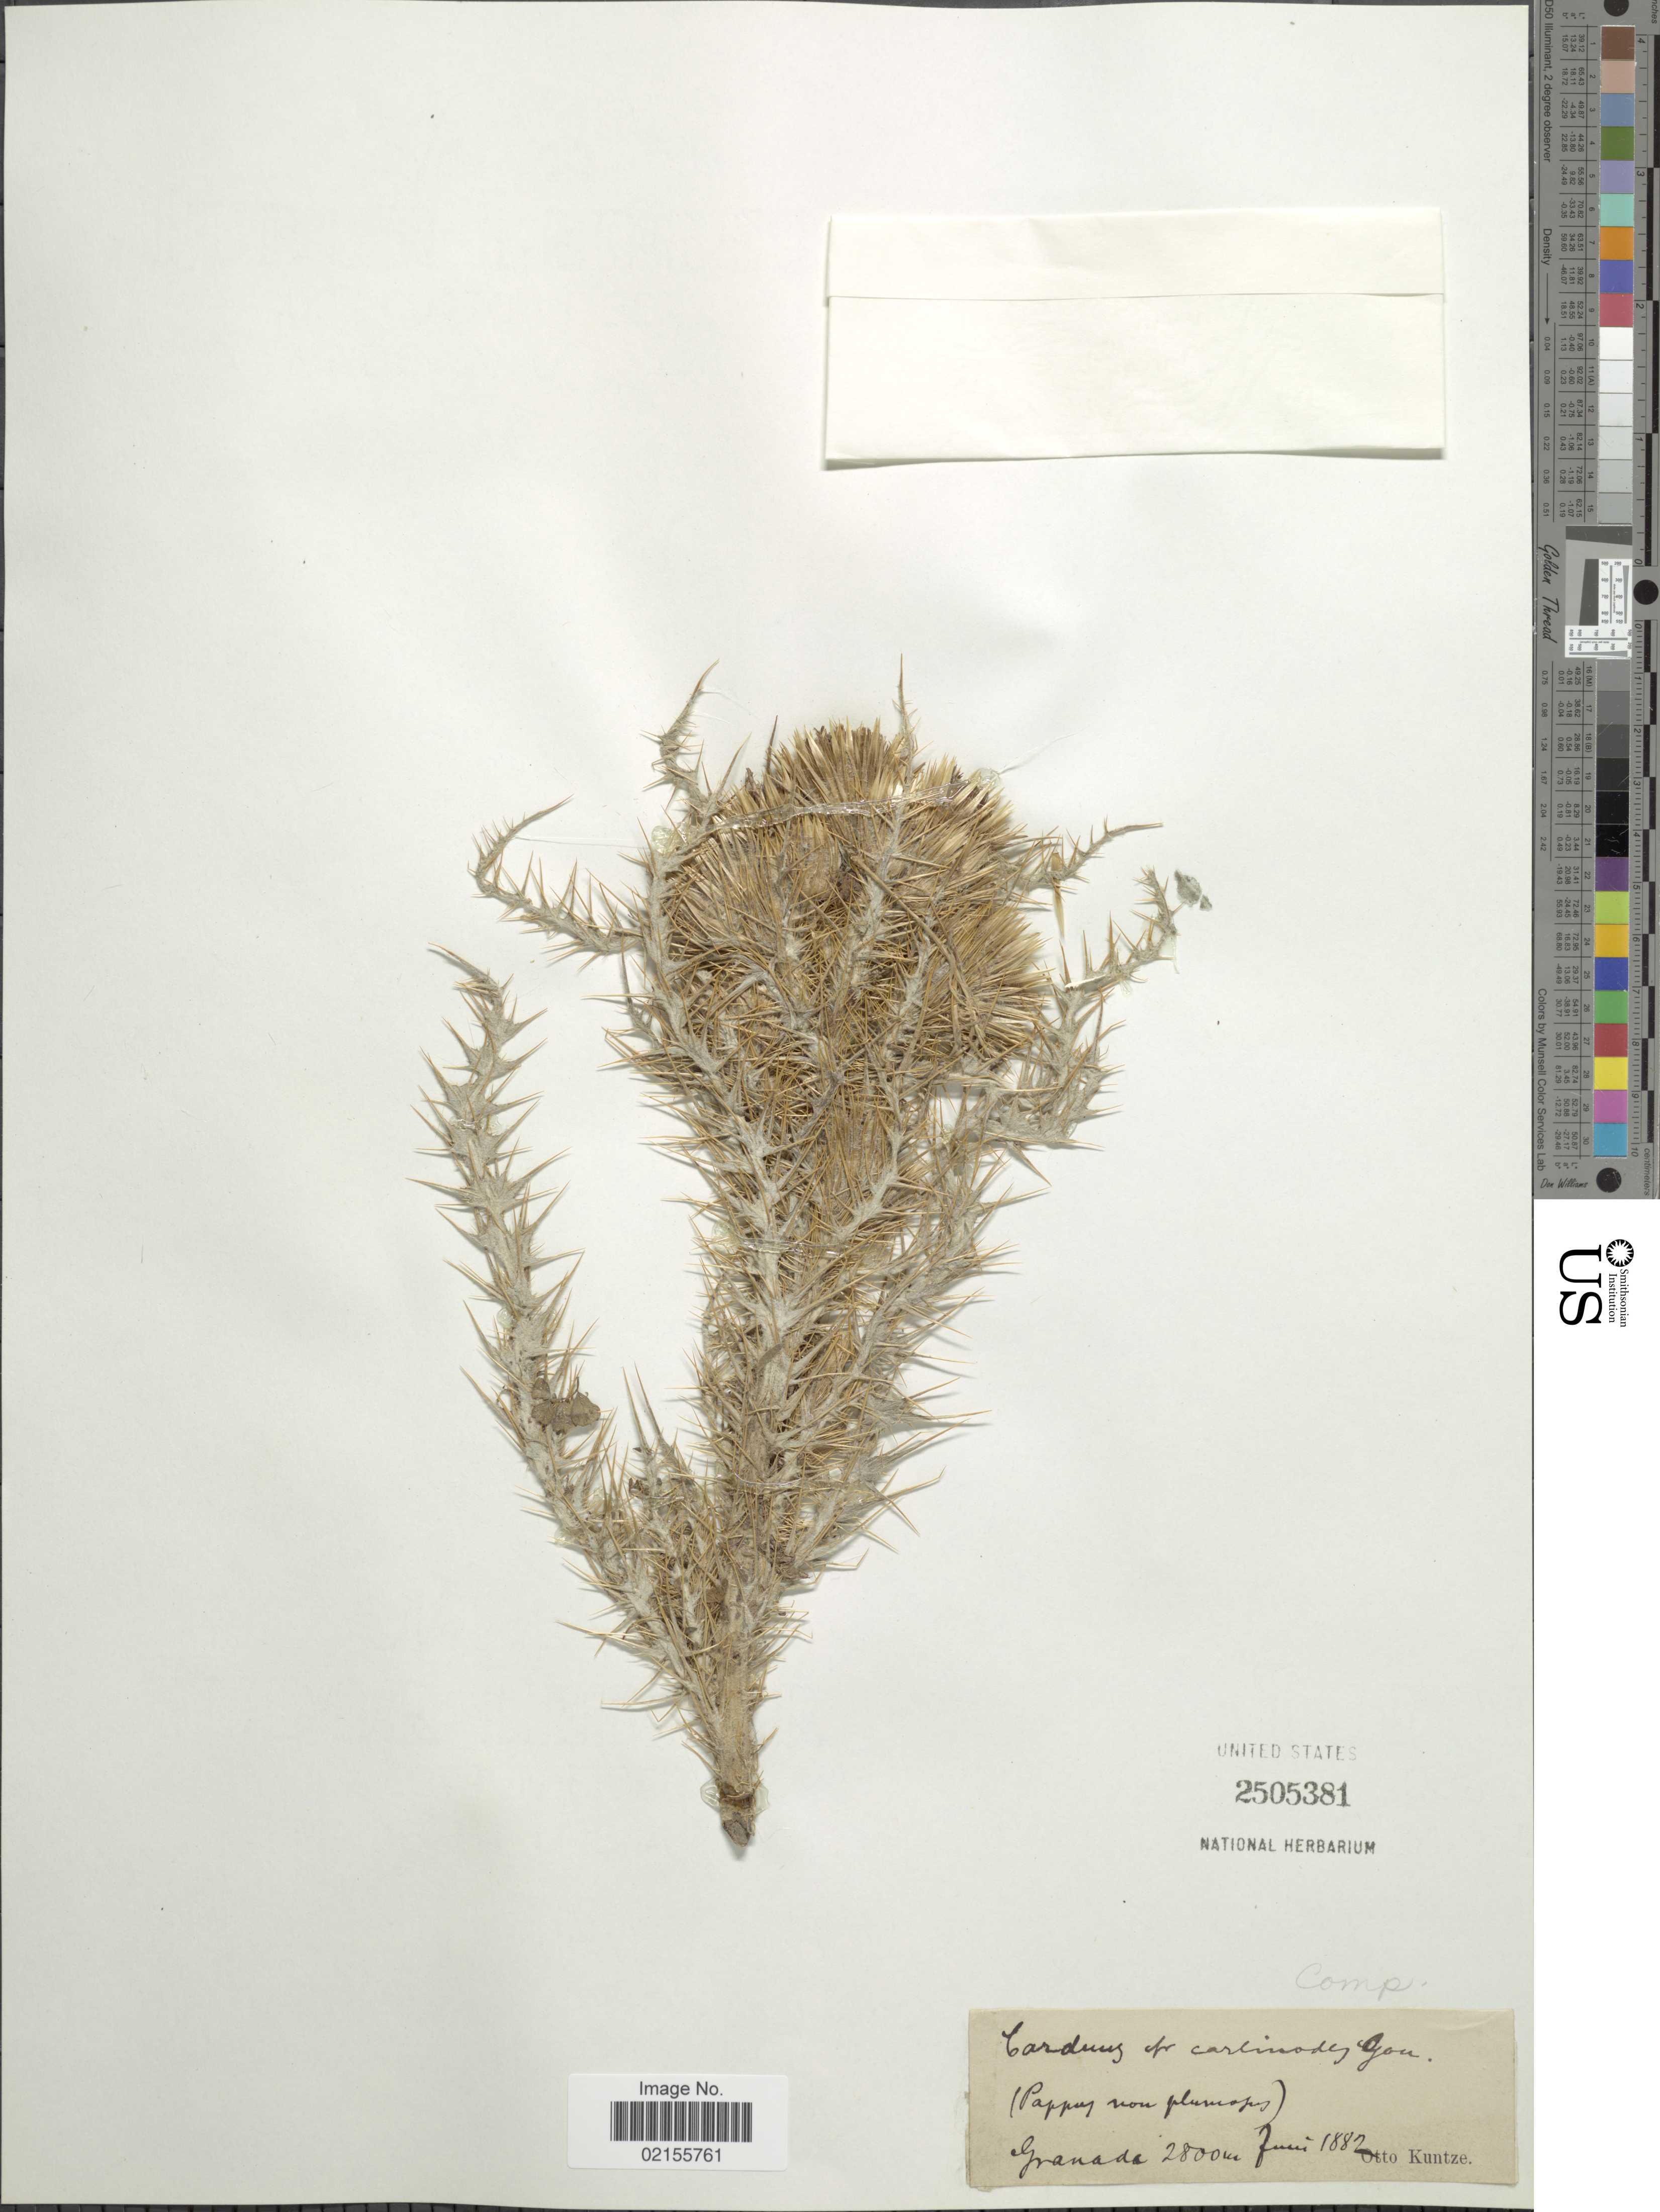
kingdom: Plantae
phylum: Tracheophyta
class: Magnoliopsida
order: Asterales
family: Asteraceae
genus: Carduus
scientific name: Carduus carlinoides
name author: Gouan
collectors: C.E.O. Kuntze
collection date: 1882-06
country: Spain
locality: Granada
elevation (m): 2800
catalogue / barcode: US 2505381